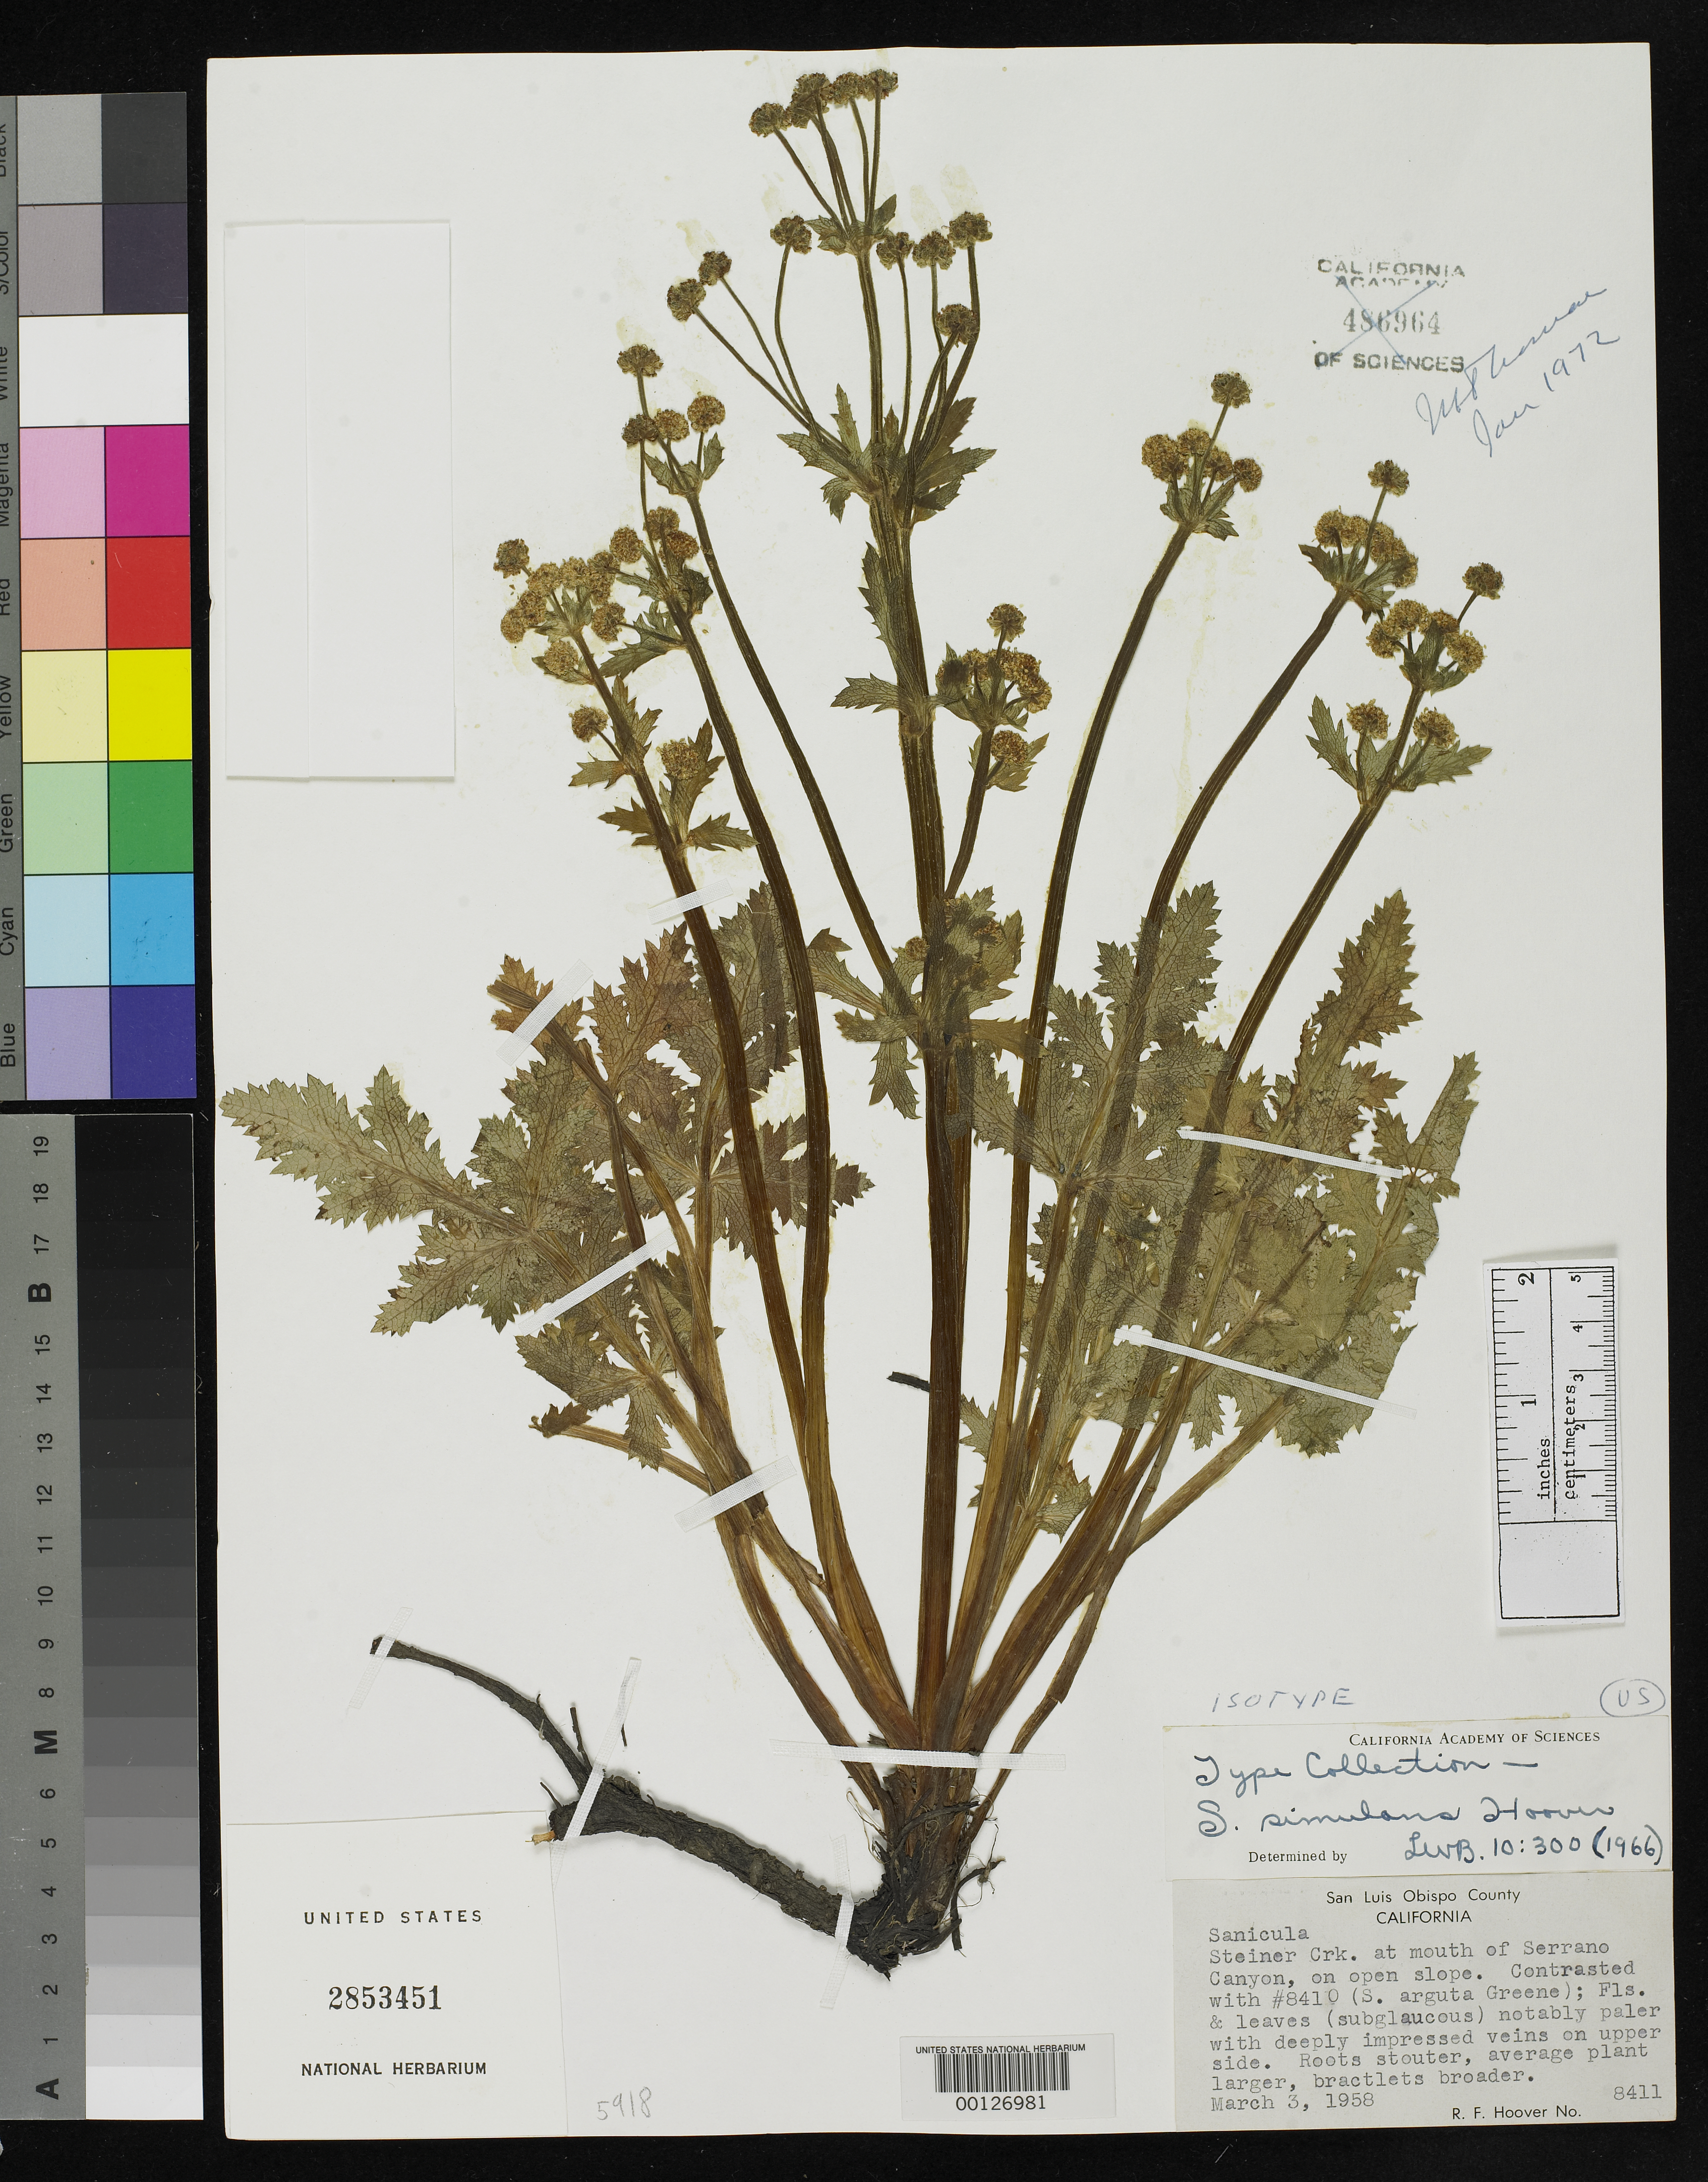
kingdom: Plantae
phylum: Tracheophyta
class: Magnoliopsida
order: Apiales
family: Apiaceae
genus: Sanicula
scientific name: Sanicula simulans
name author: Hoover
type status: Isotype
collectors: R. F. Hoover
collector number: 8411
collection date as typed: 03 Mar 1958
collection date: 1958-03-03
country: United States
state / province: California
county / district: San Luis Obispo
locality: Steiner Creek, mouth of Serrano Canyon.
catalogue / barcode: US 2853451